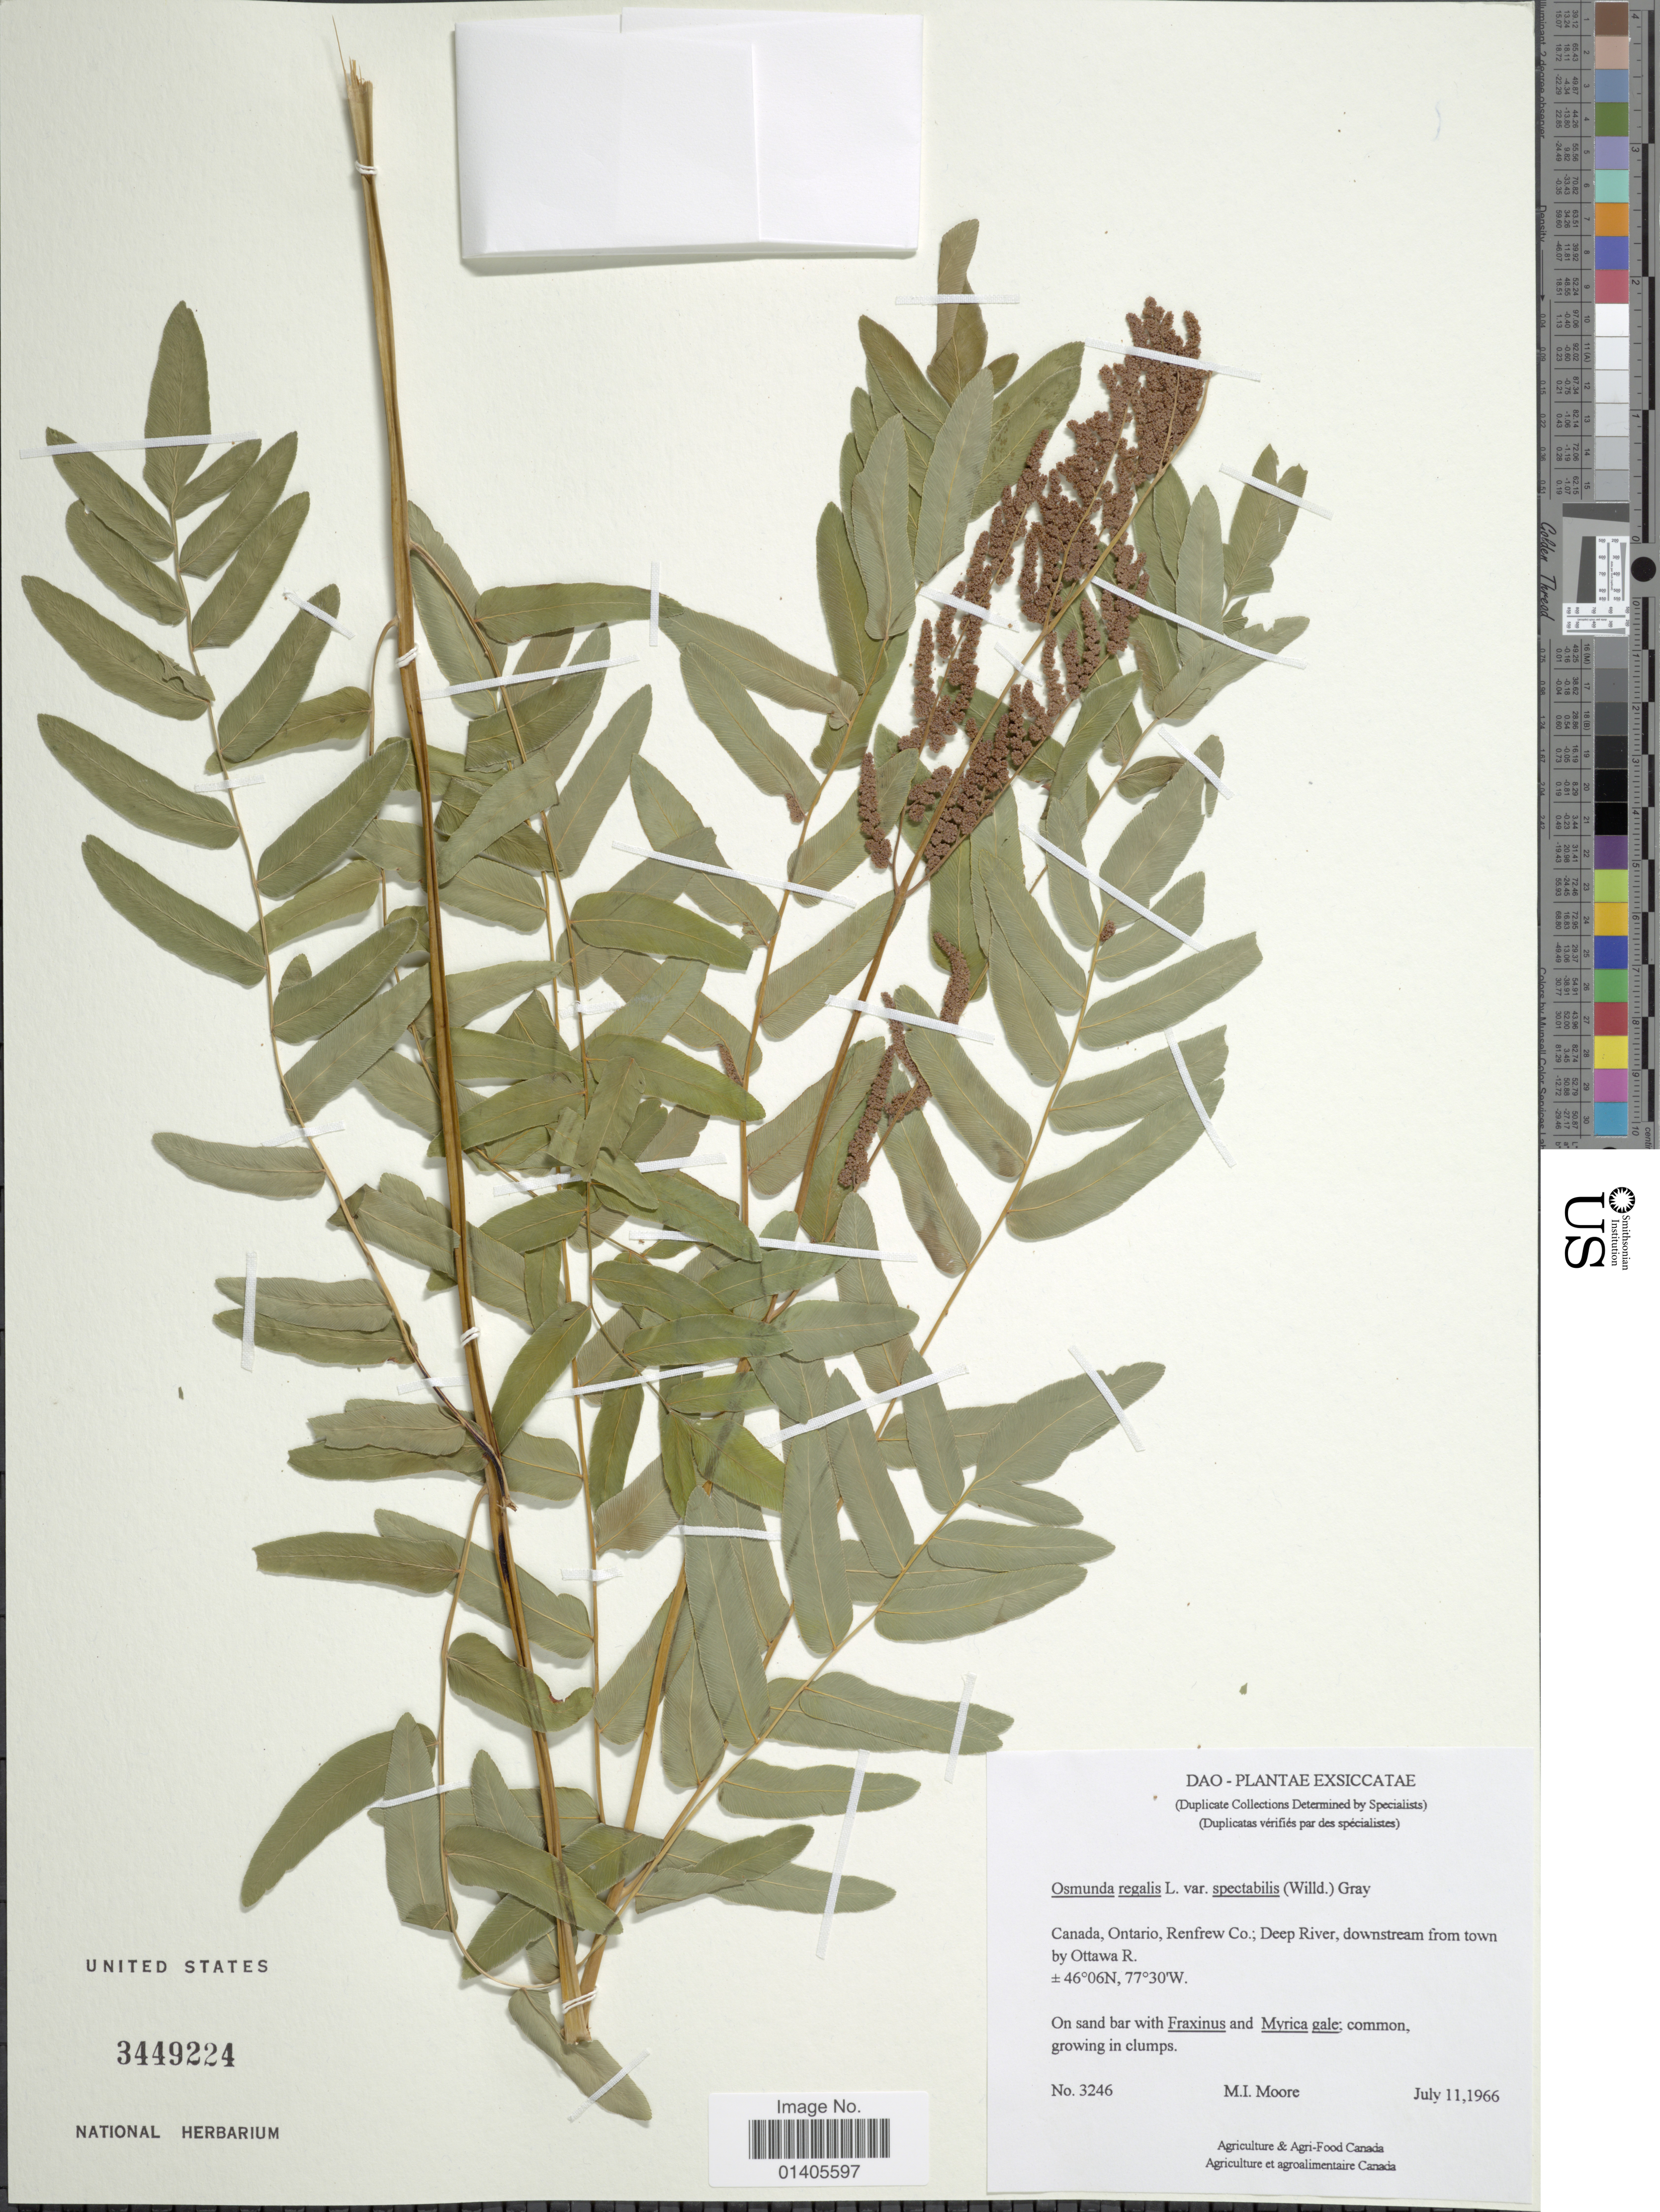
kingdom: Plantae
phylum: Tracheophyta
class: Polypodiopsida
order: Osmundales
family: Osmundaceae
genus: Osmunda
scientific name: Osmunda regalis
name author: L.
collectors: M. Moore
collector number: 3246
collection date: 1966-07-11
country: Canada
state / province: Ontario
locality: Renfrew Co.: Deep River, downstream from town by Ottawa R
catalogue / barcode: US 3449224